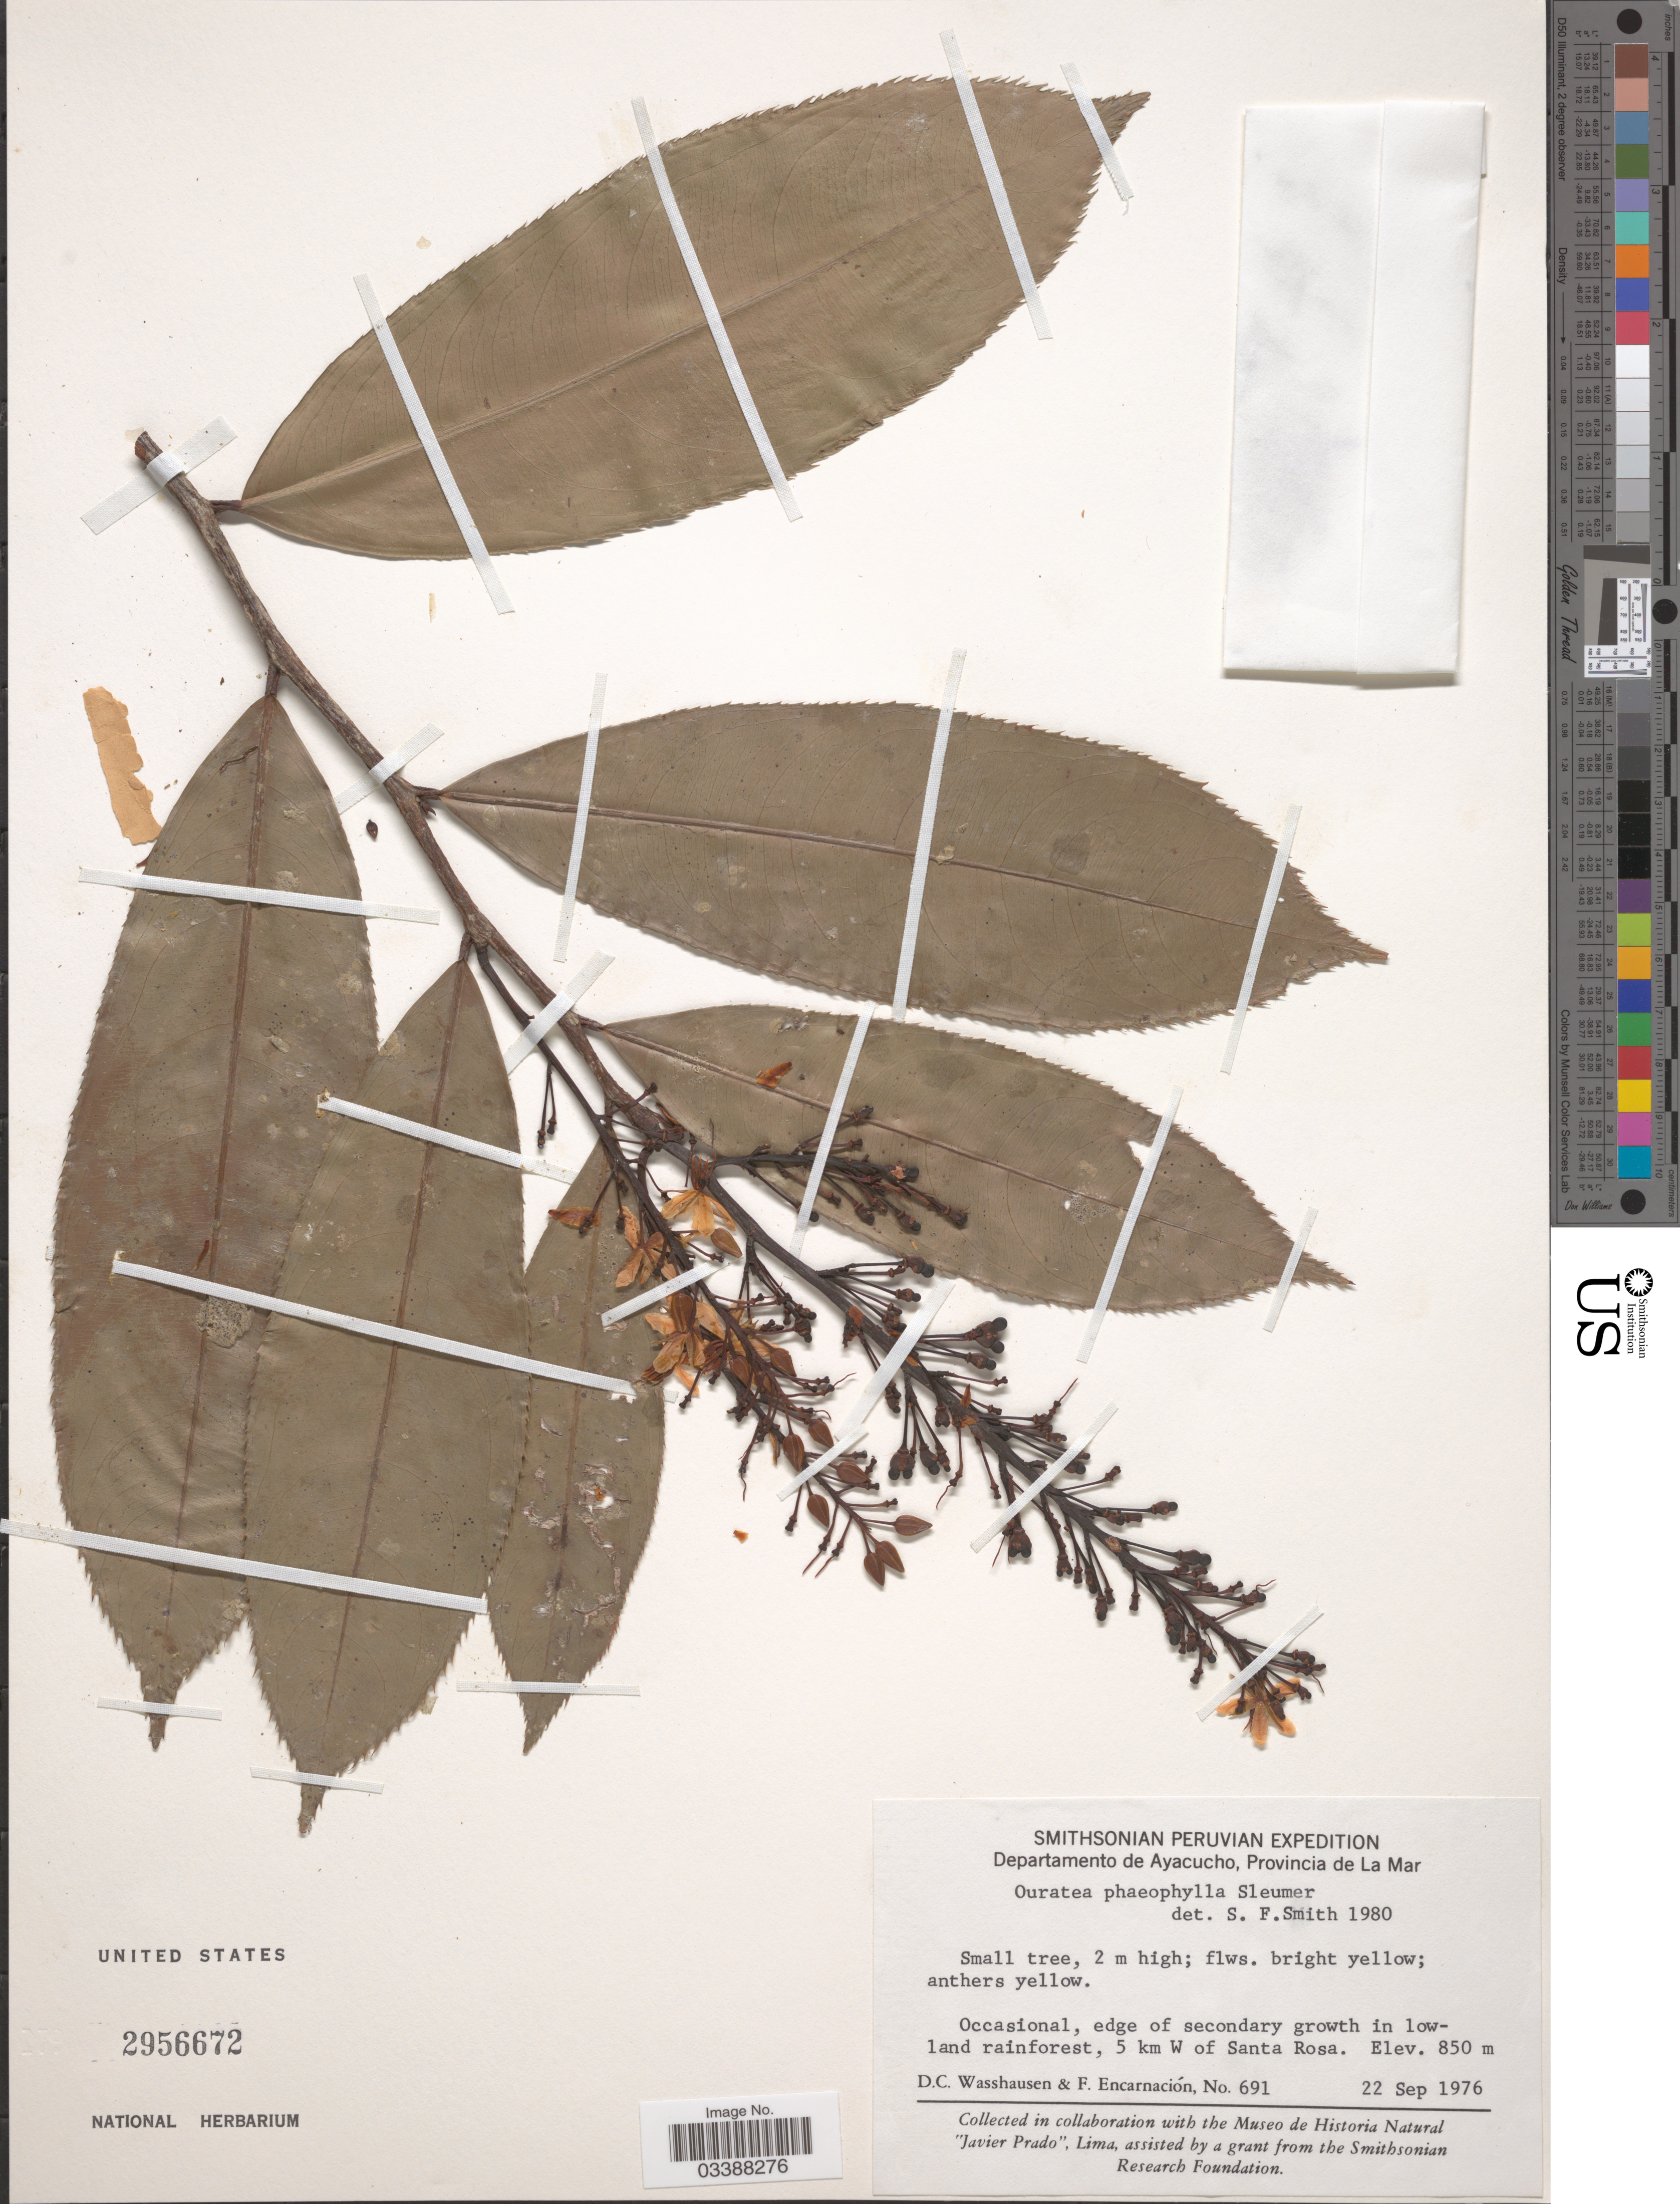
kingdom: Plantae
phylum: Tracheophyta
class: Magnoliopsida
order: Malpighiales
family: Ochnaceae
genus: Ouratea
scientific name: Ouratea phaeophylla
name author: Sleumer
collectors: D. C. Wasshausen & F. Encarnación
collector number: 691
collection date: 1976-09-22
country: Peru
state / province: Ayacucho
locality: Departamento de Ayacucho, Provincia de La Mar. 5 km W of Santa Rosa.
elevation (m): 850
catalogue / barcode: US 2956672